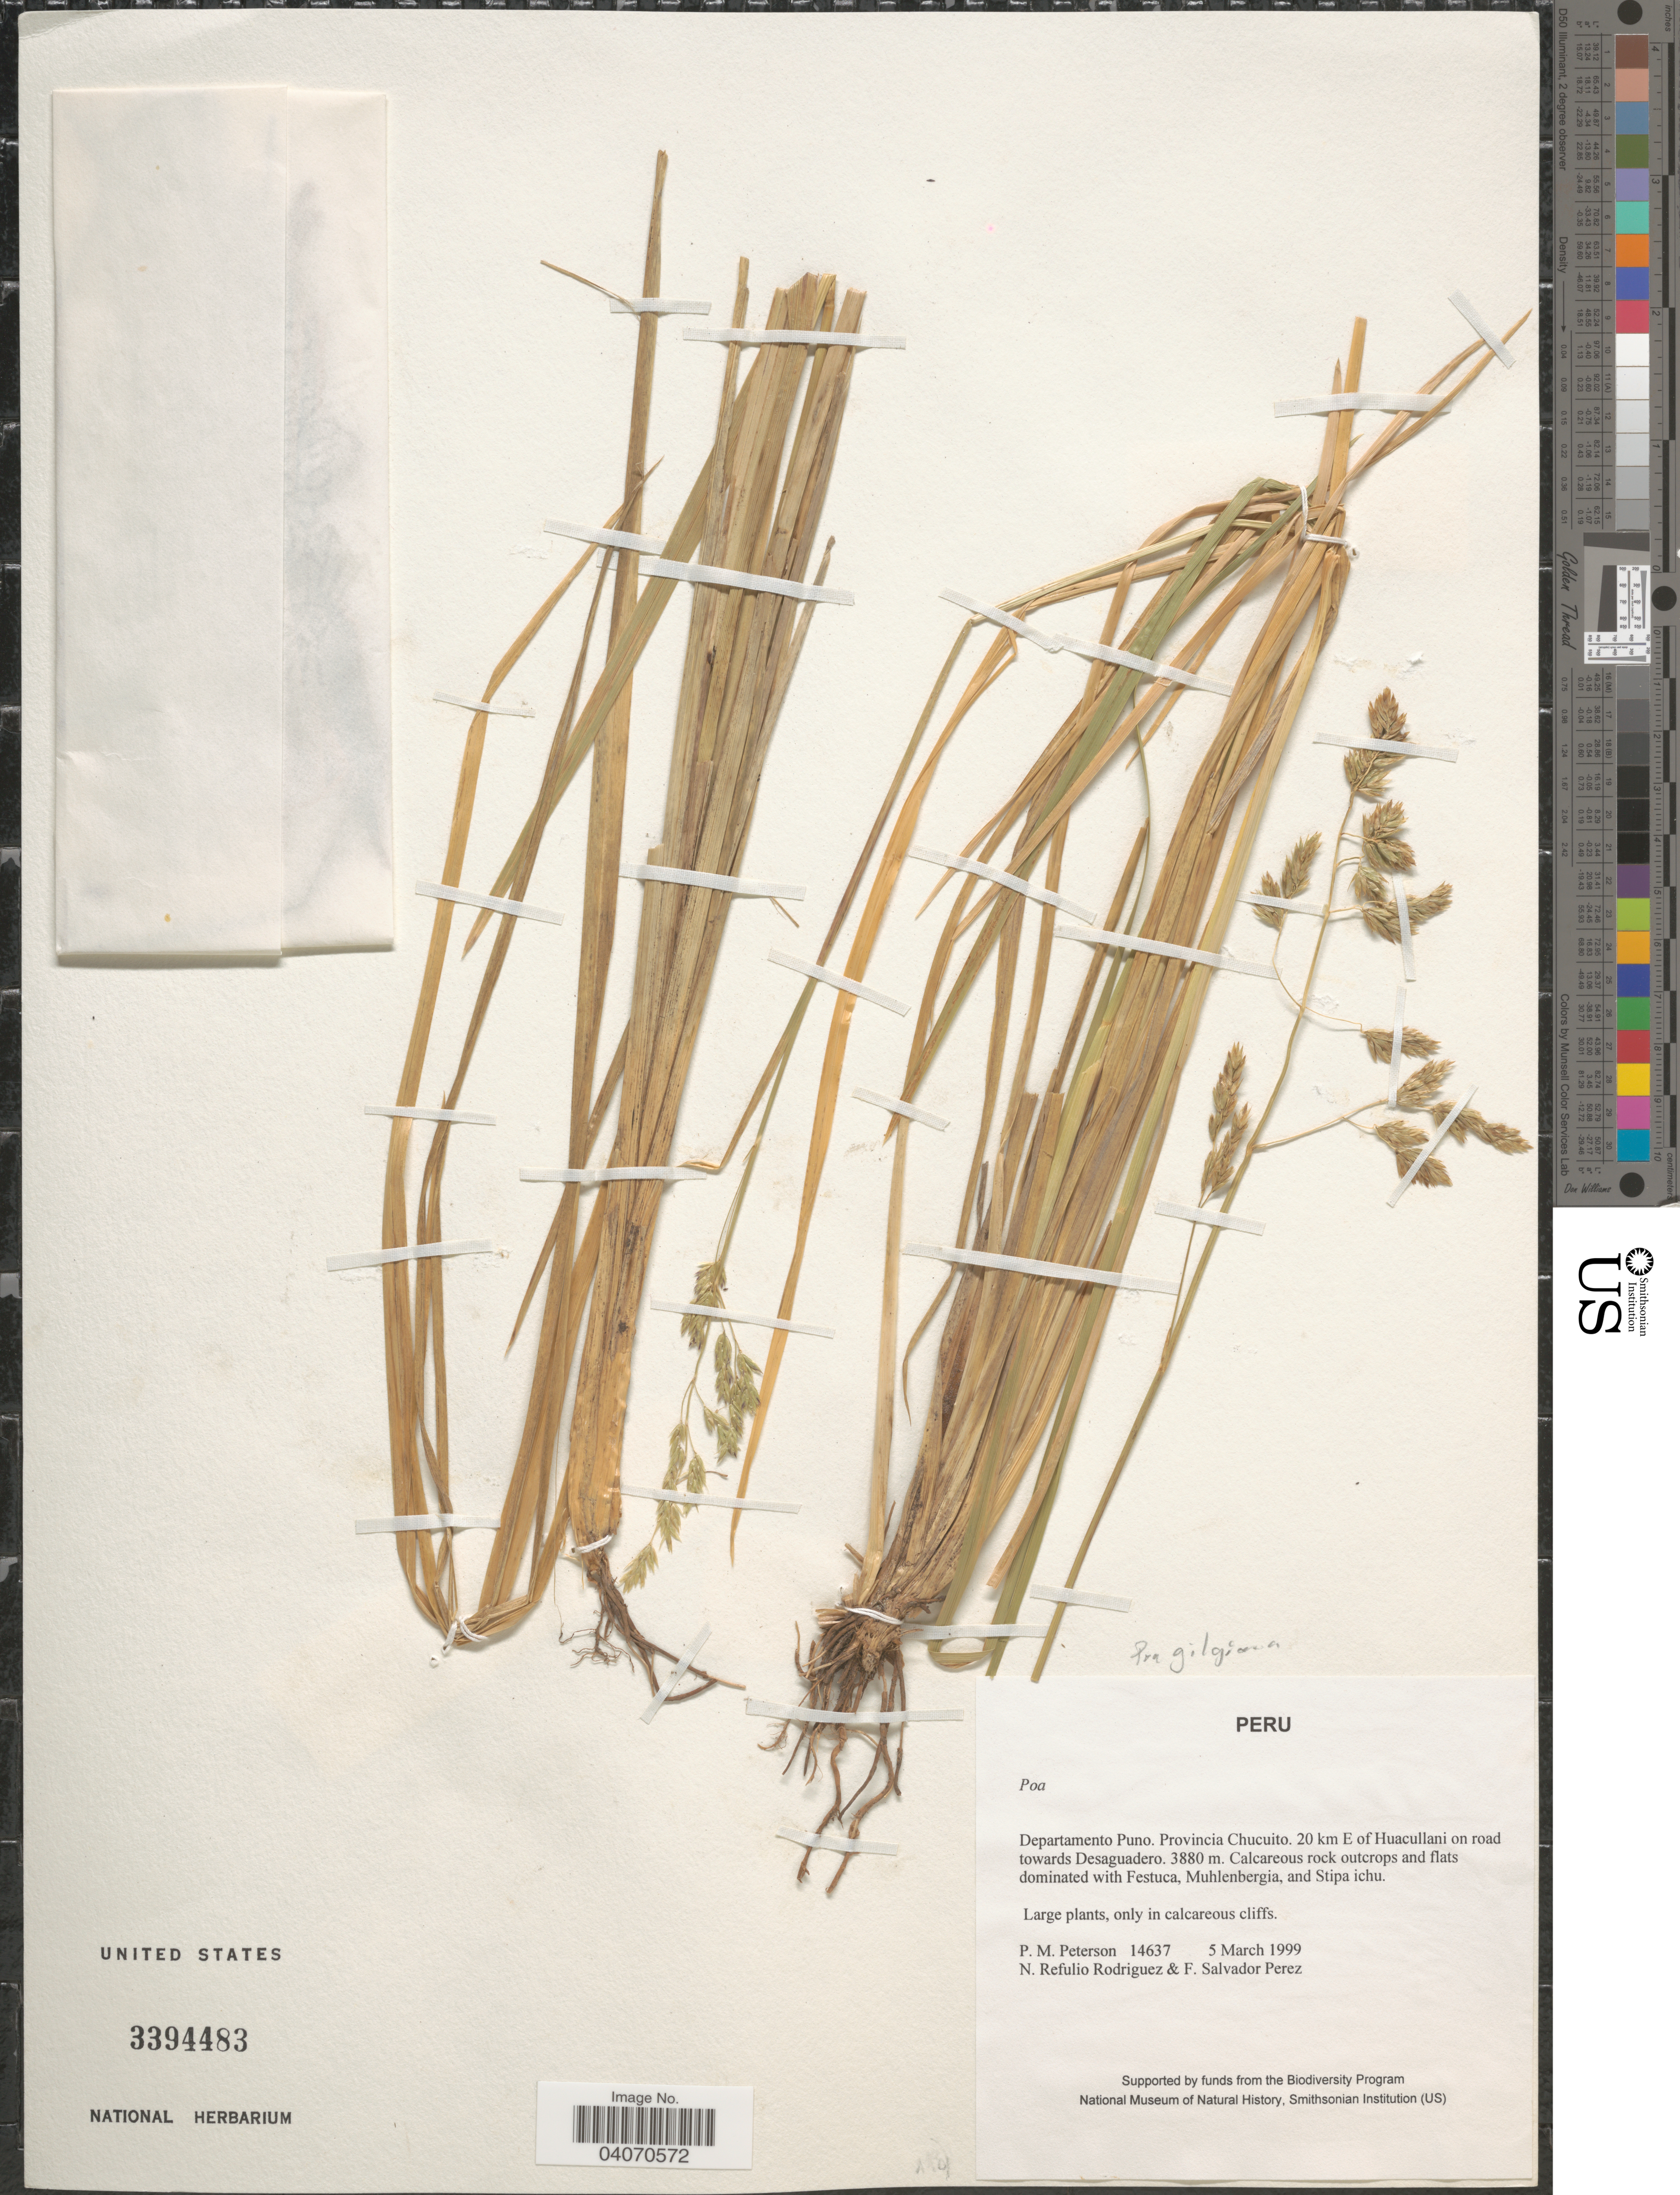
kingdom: Plantae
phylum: Tracheophyta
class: Liliopsida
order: Poales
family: Poaceae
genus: Poa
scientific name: Poa gilgiana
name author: Pilg.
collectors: P. M. Peterson, N. Refulio-Rodríguez & F. Salvador Perez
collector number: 14637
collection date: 1999-03-05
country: Peru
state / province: Puno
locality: Departamento Puno. Provincia Chucuito. 20 km E of Huacullani on road towards Desaguadero.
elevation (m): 3880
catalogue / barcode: US 3394483